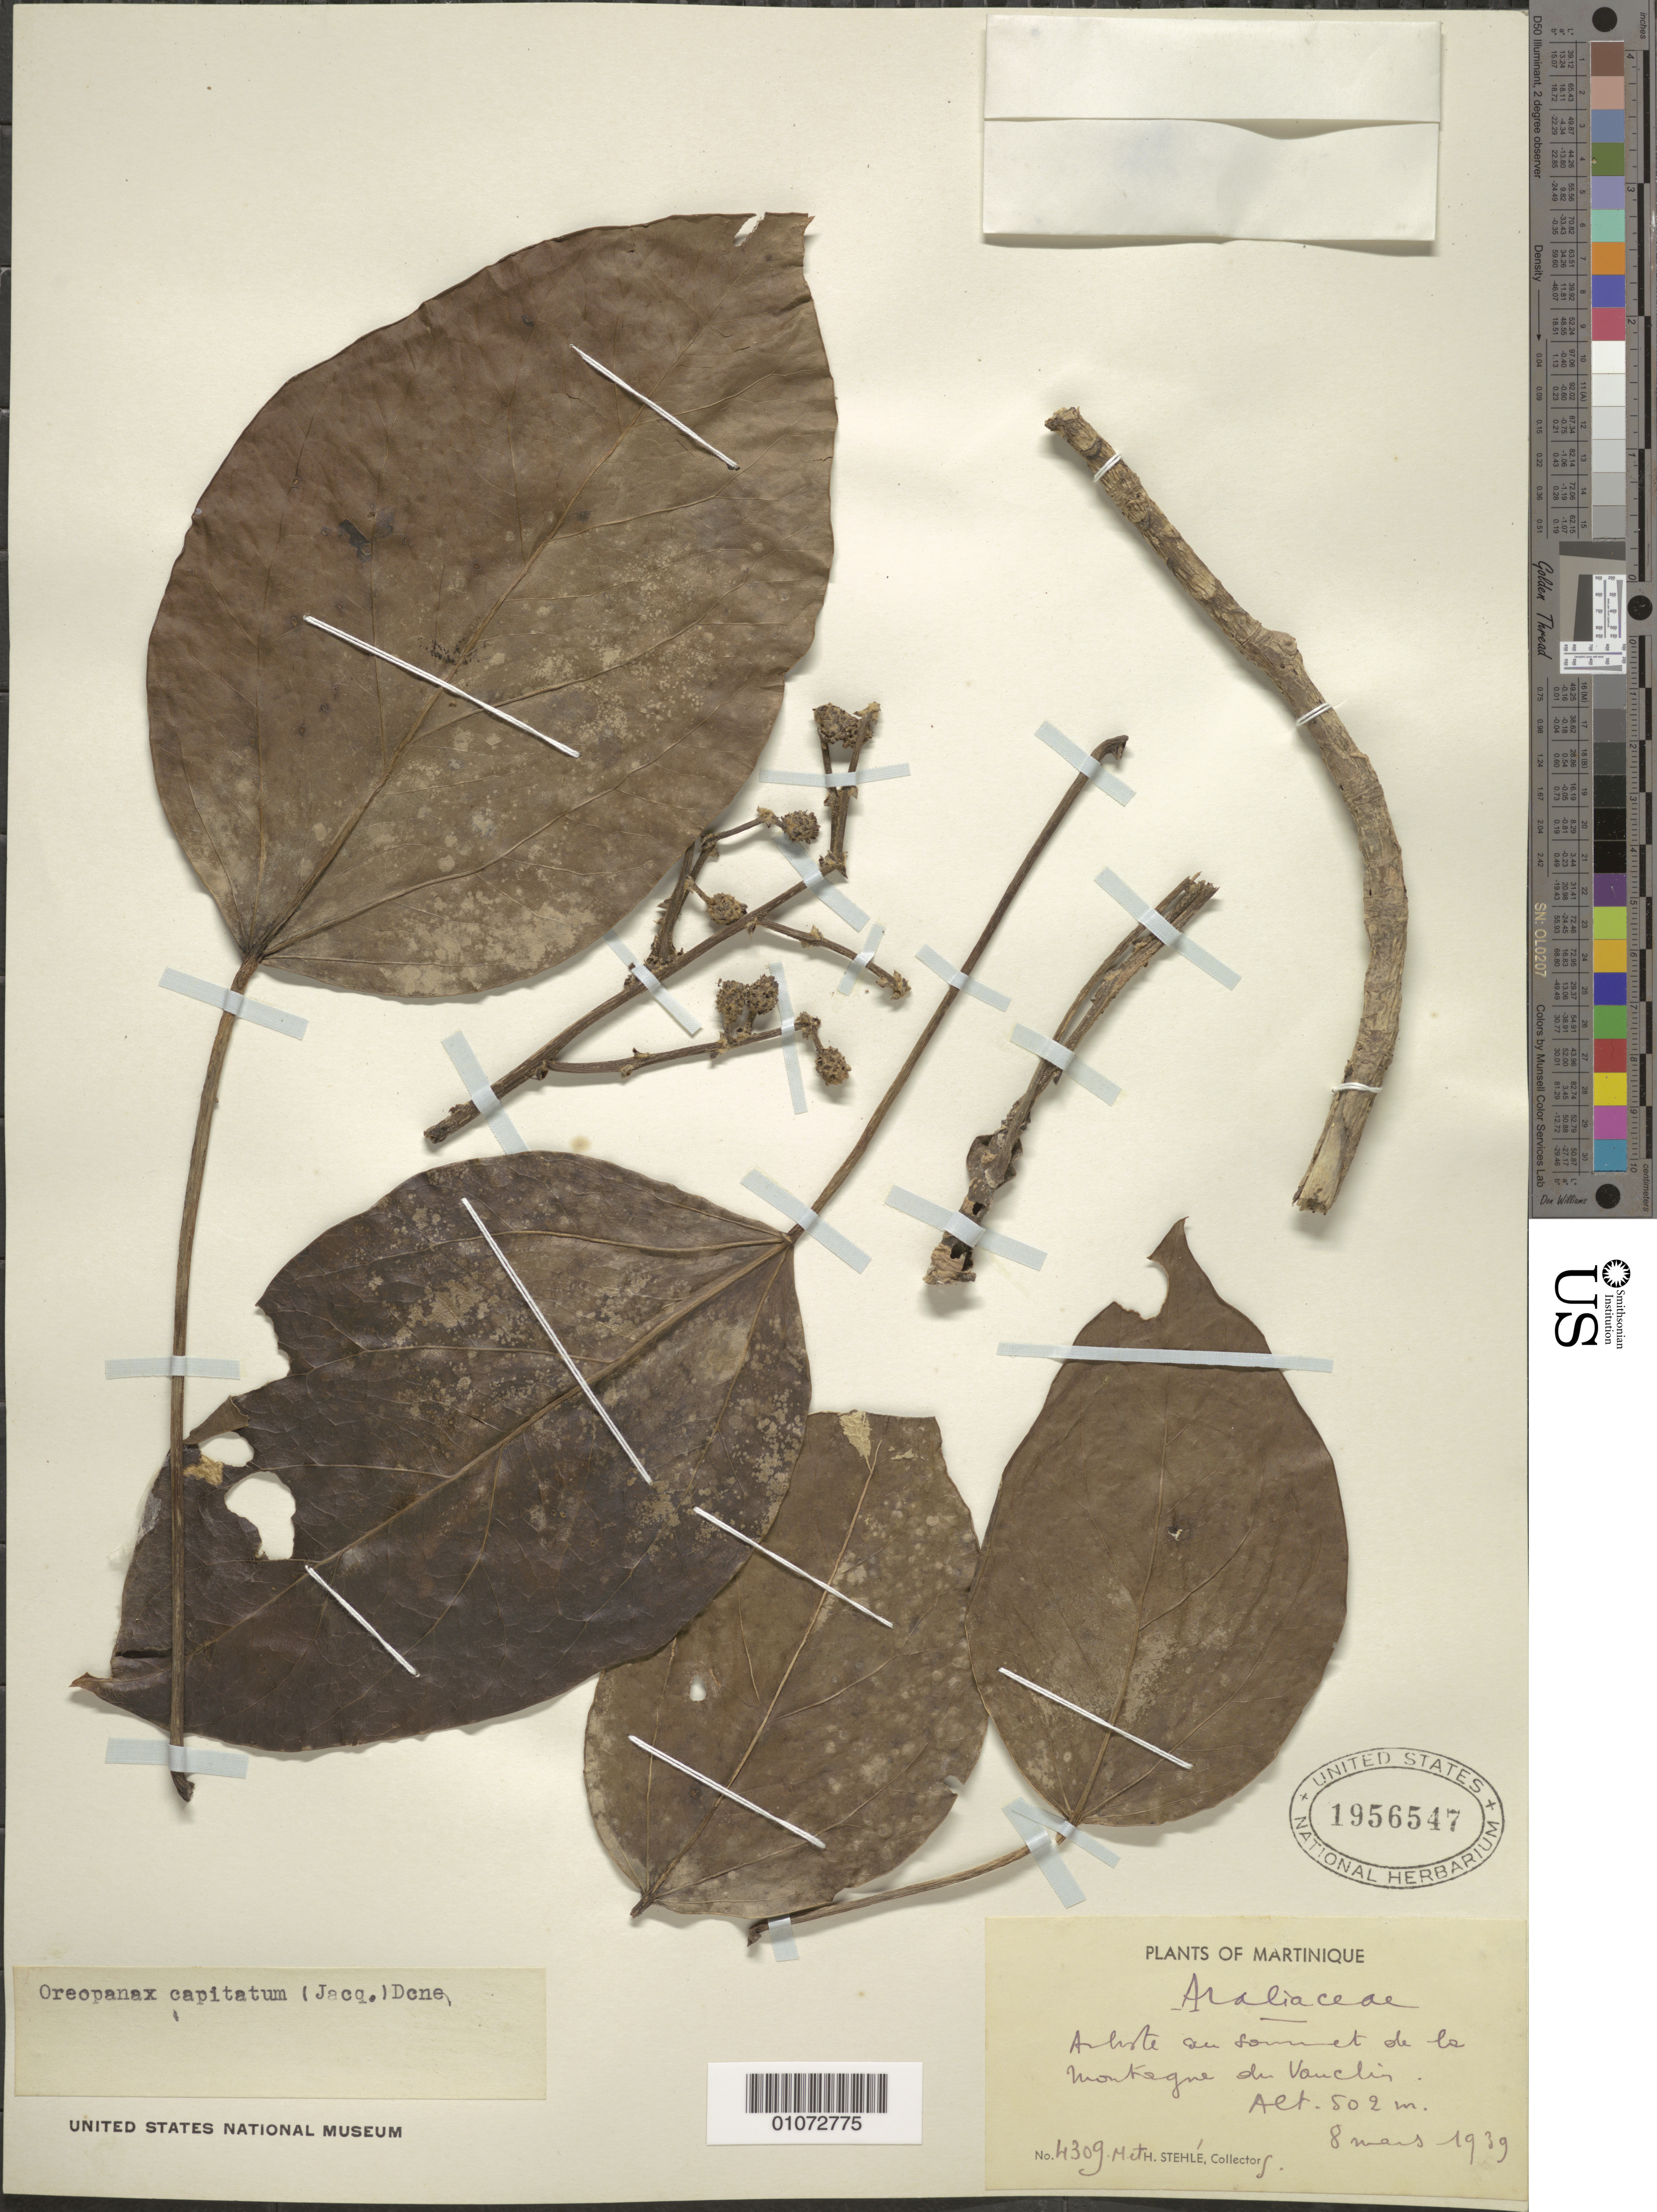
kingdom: Plantae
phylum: Tracheophyta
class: Magnoliopsida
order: Apiales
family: Araliaceae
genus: Oreopanax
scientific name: Oreopanax capitatus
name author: (Jacq.) Decne. & Planch.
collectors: H. Stehlé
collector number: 4309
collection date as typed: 08 Mar 1939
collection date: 1939-03-08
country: Martinique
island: Martinique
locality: Montegne du Vanclin?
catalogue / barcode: US 1956547